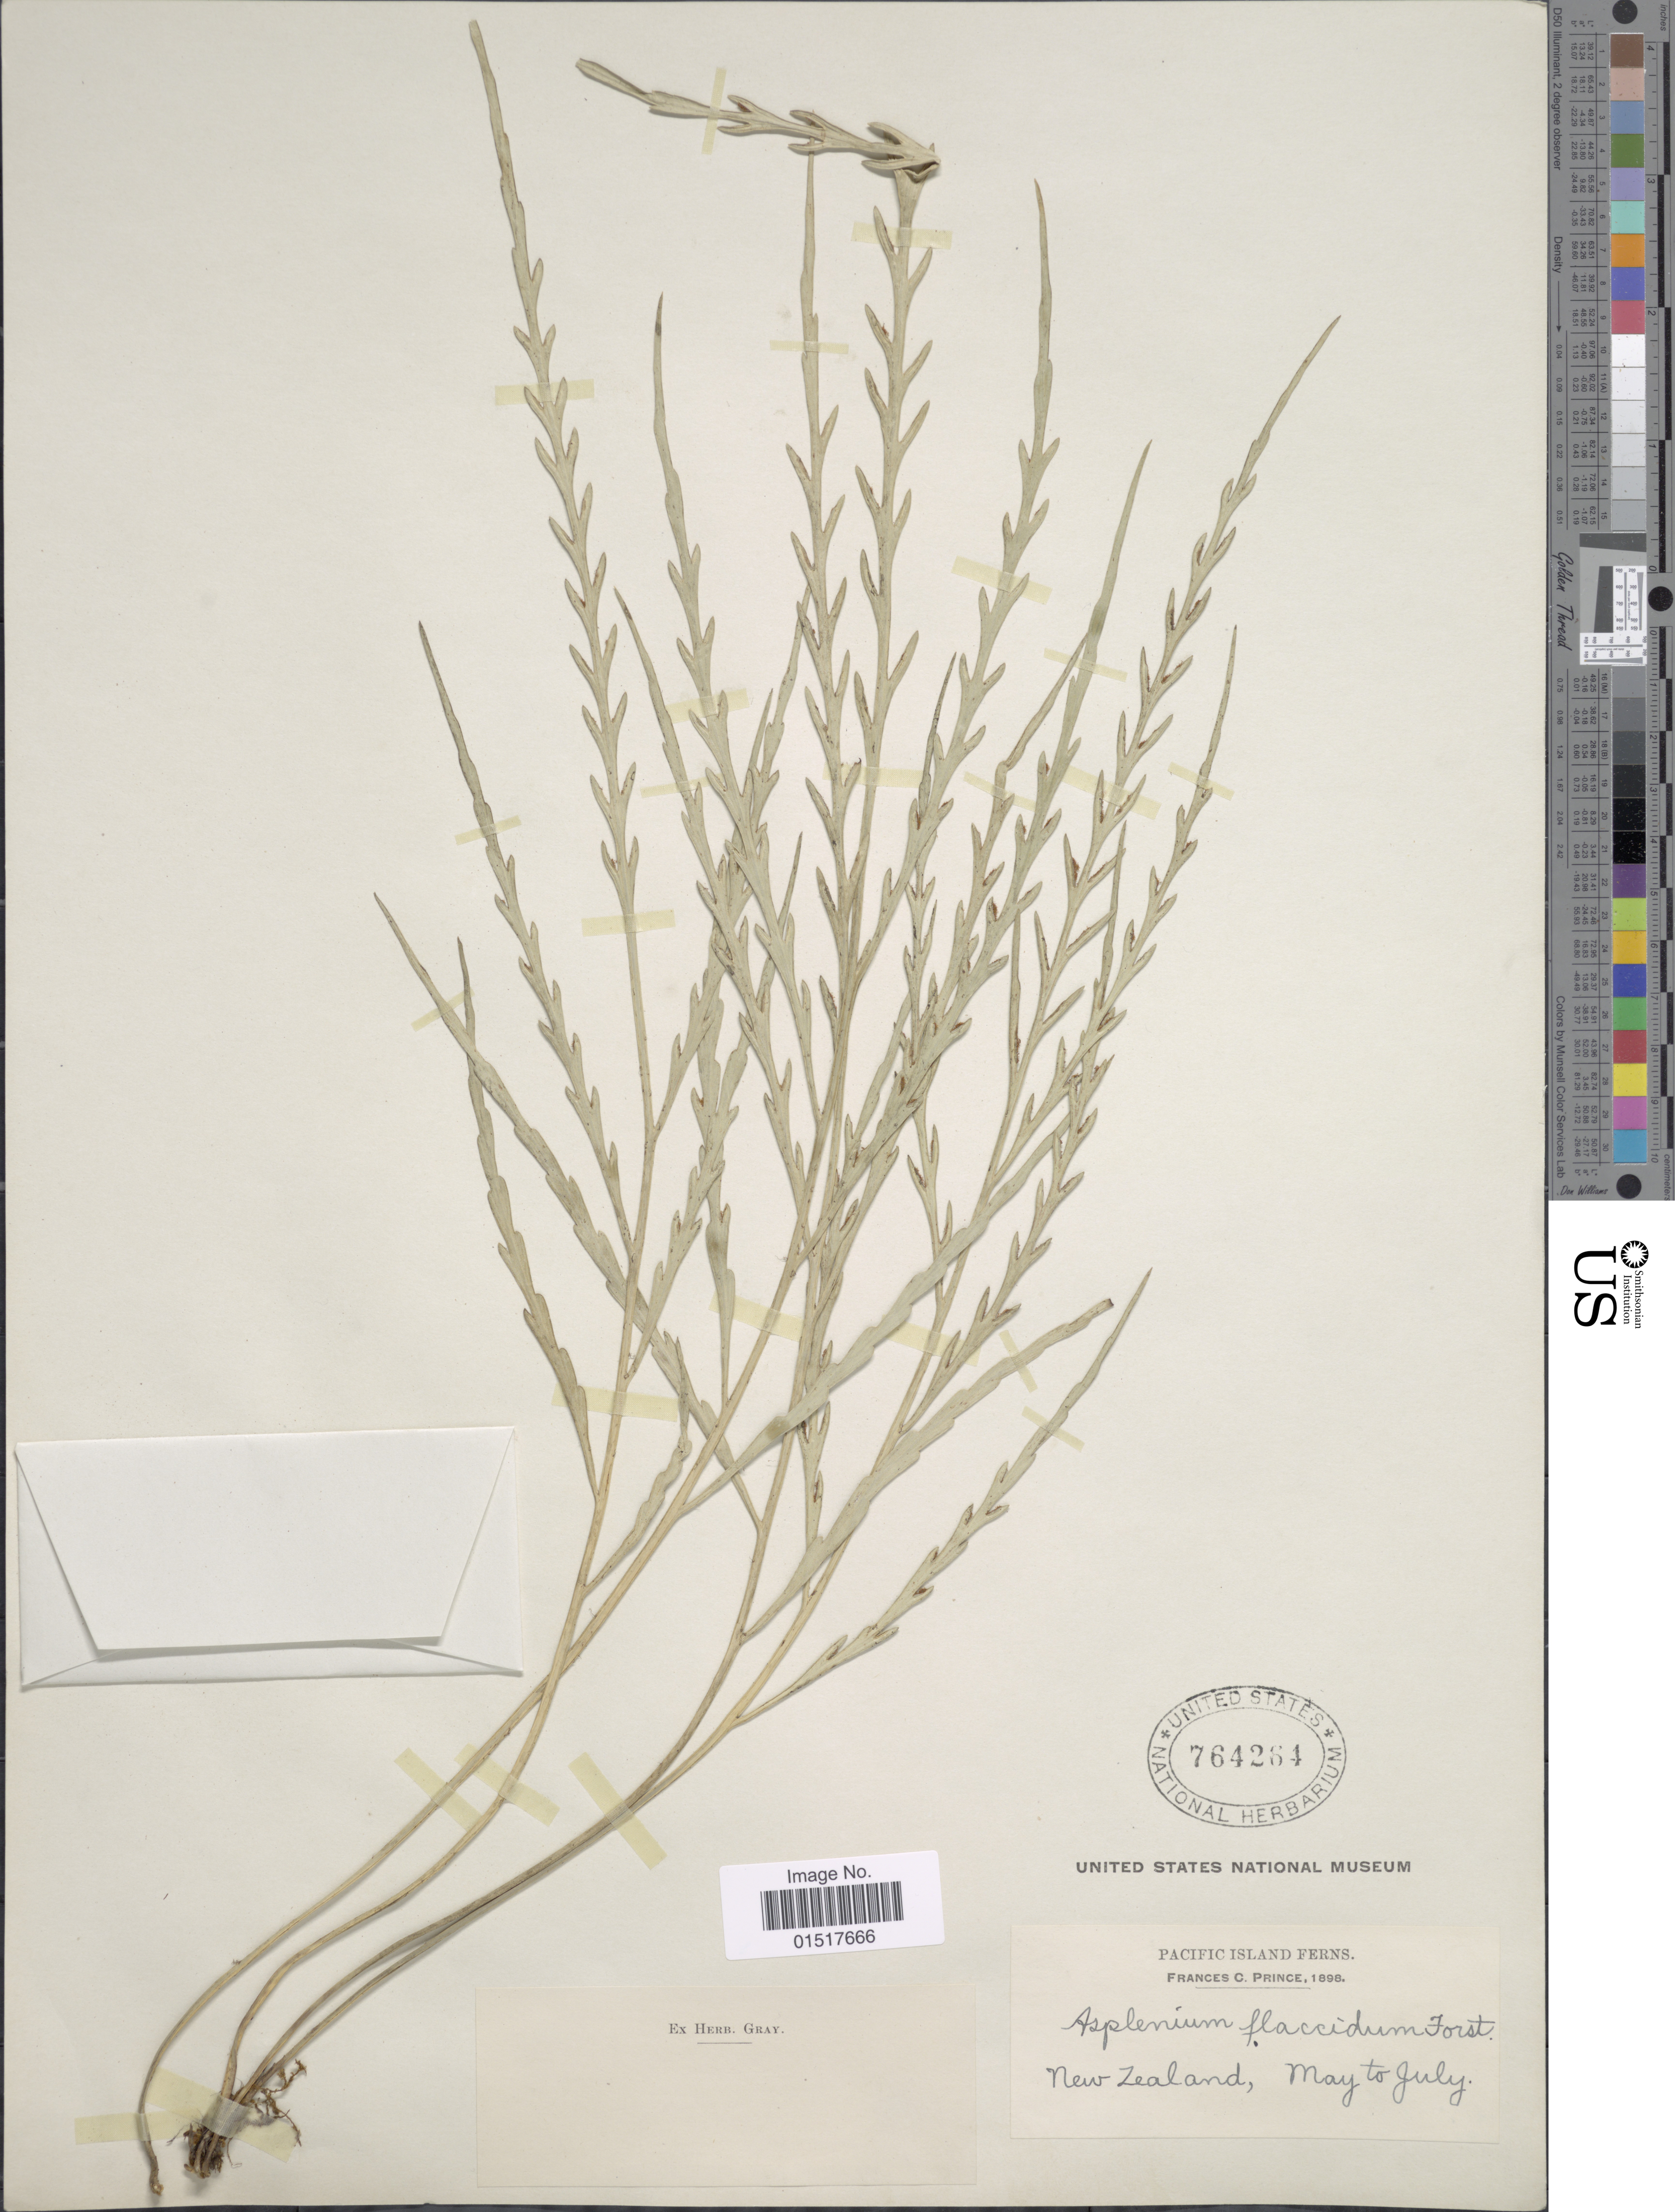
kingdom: Plantae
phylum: Tracheophyta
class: Polypodiopsida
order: Polypodiales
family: Aspleniaceae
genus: Asplenium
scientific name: Asplenium flaccidum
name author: Bonap.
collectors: F. Prince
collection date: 1898-05/1898-07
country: New Zealand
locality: Pacific Island Ferns.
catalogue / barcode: US 764264